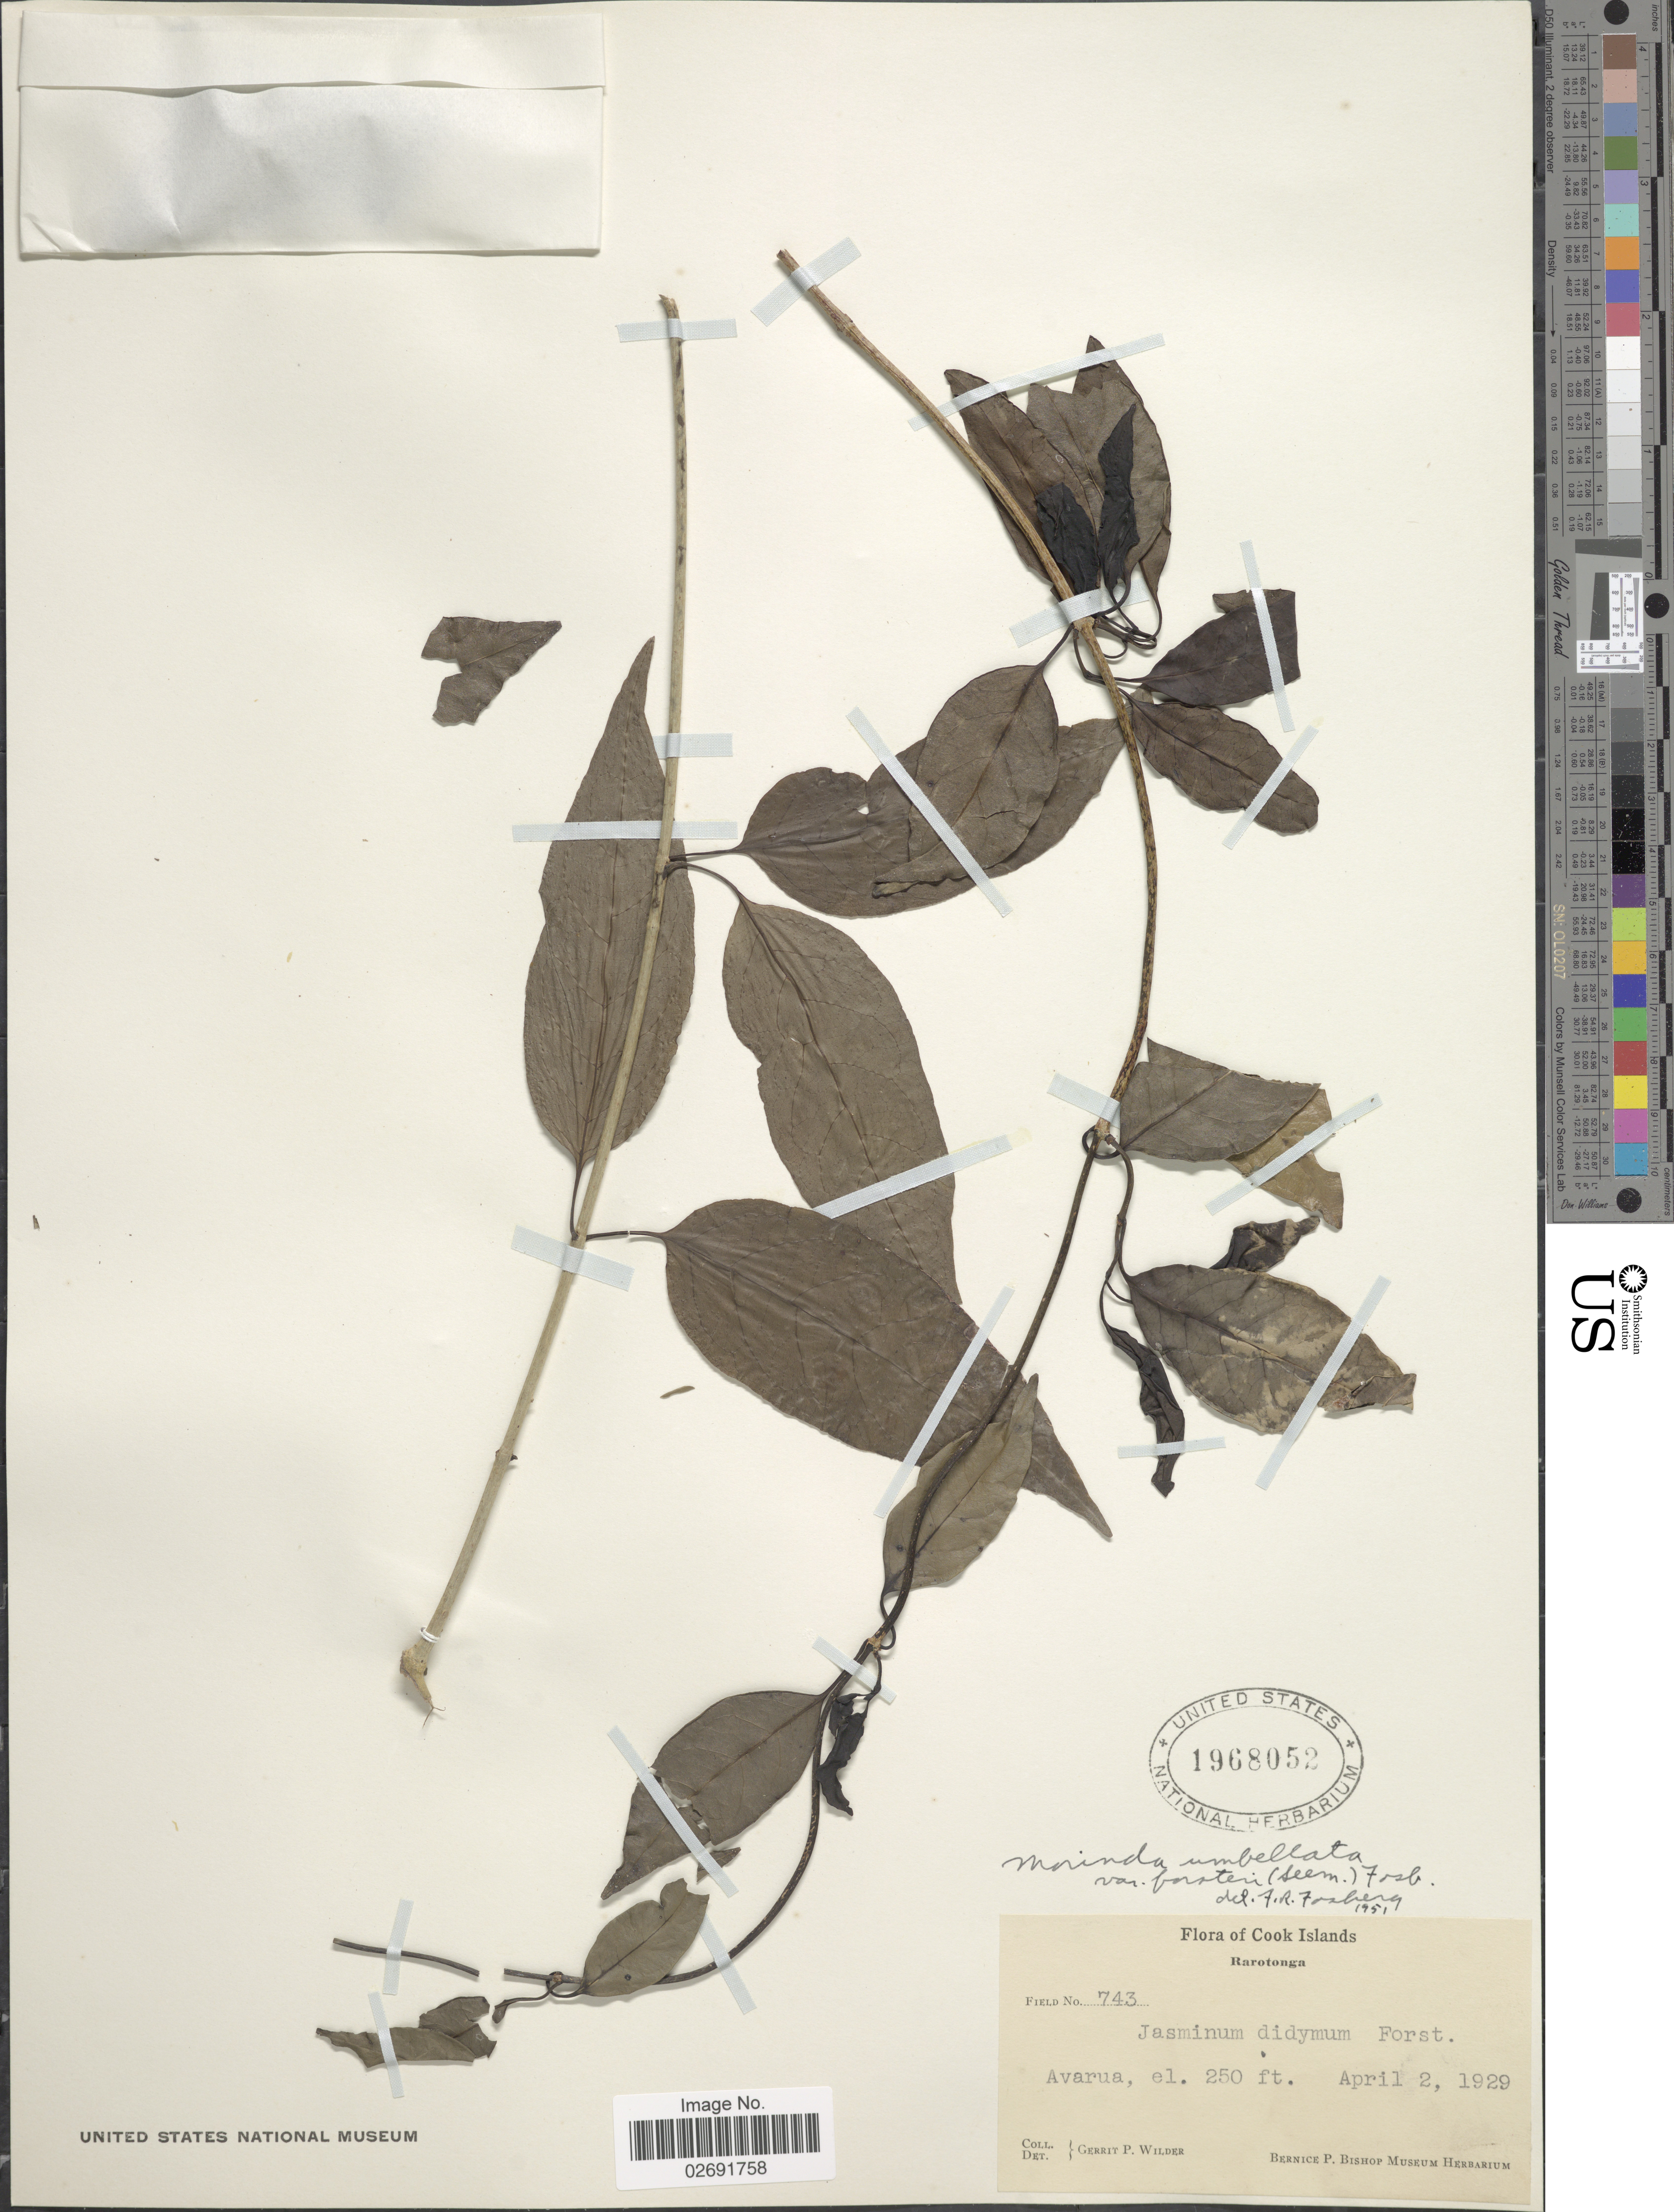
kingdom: Plantae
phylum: Tracheophyta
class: Magnoliopsida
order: Gentianales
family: Rubiaceae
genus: Gynochthodes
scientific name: Gynochthodes umbellata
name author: (L.) Razafim. & B. Bremer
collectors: G. Wilder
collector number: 743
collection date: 1929-04-02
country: Cook Islands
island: Rarotonga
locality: Rarotonga. Avarua.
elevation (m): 76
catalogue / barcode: US 1968052